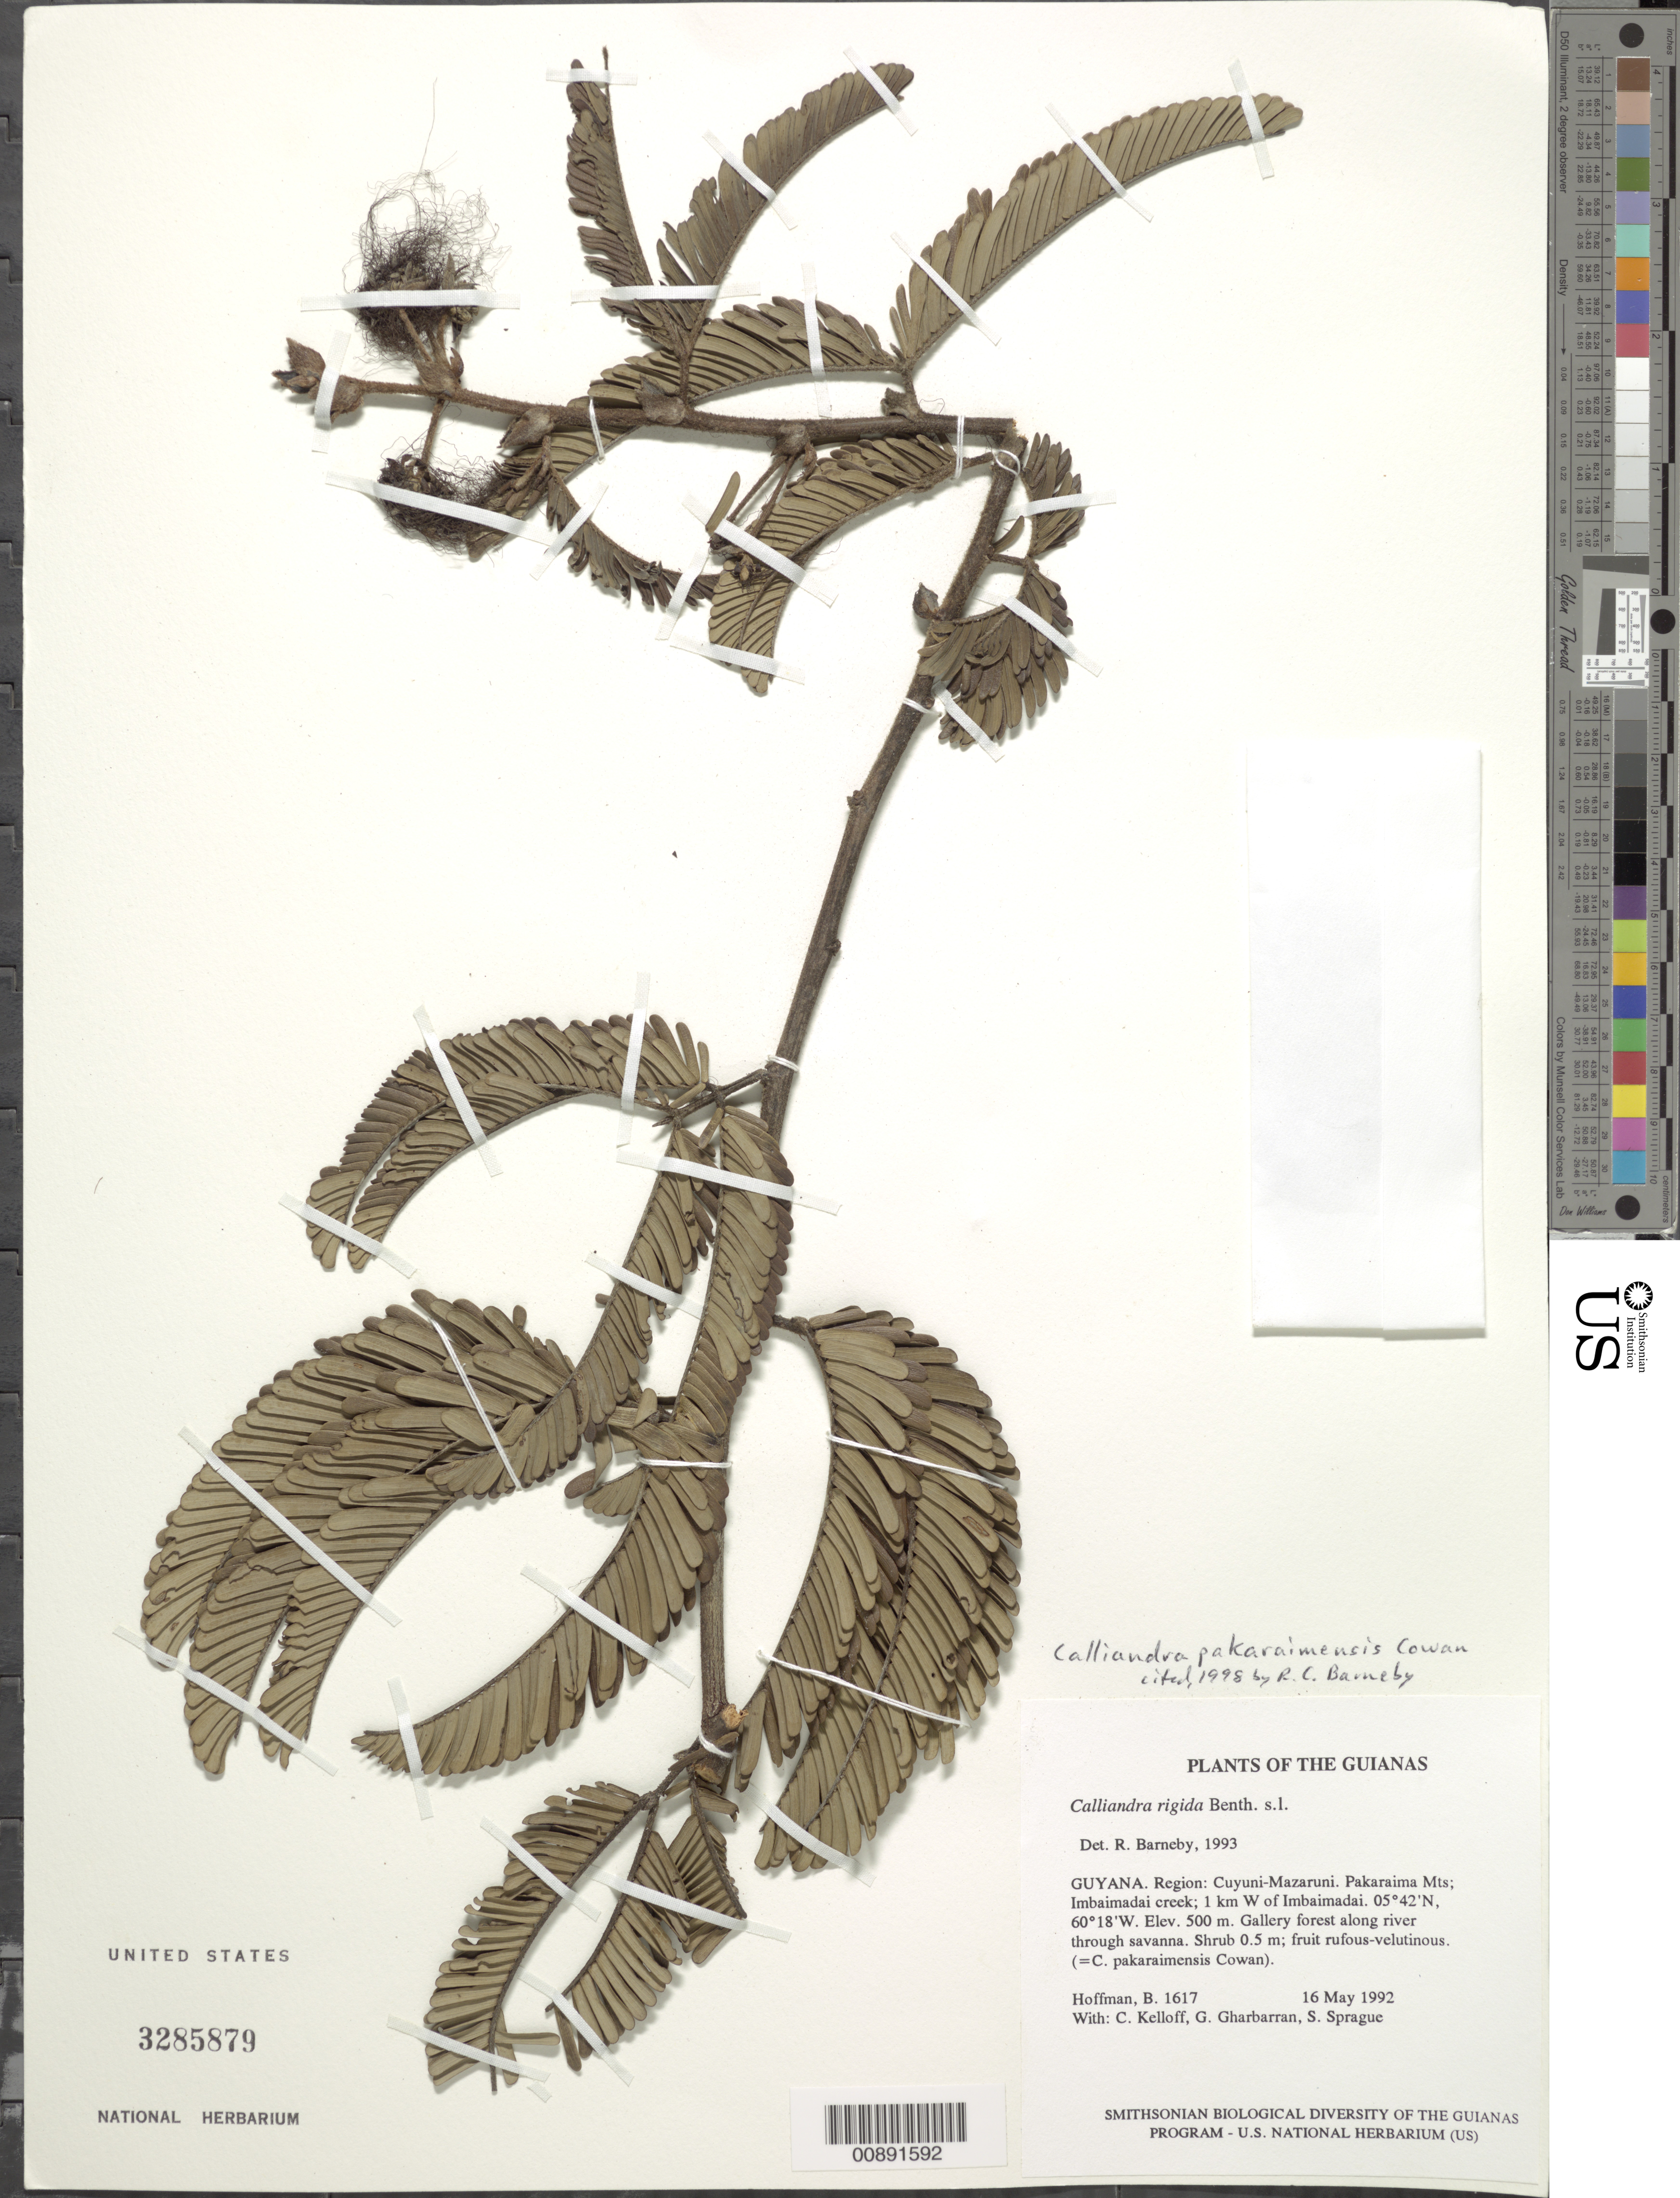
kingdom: Plantae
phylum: Tracheophyta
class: Magnoliopsida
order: Fabales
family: Fabaceae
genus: Calliandra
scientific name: Calliandra pakaraimensis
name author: R.S. Cowan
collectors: B. Hoffman, C. L. Kelloff, G. Gharbarran & S. Sprague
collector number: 1617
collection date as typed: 16 May 1992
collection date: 1992-05-16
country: Guyana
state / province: Cuyuni-Mazaruni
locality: Pakaraima Mts; Imbaimadai Creek; 1 km W of Imbaimadai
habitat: Gallery forest along river through savanna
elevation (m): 500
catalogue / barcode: US 3285879